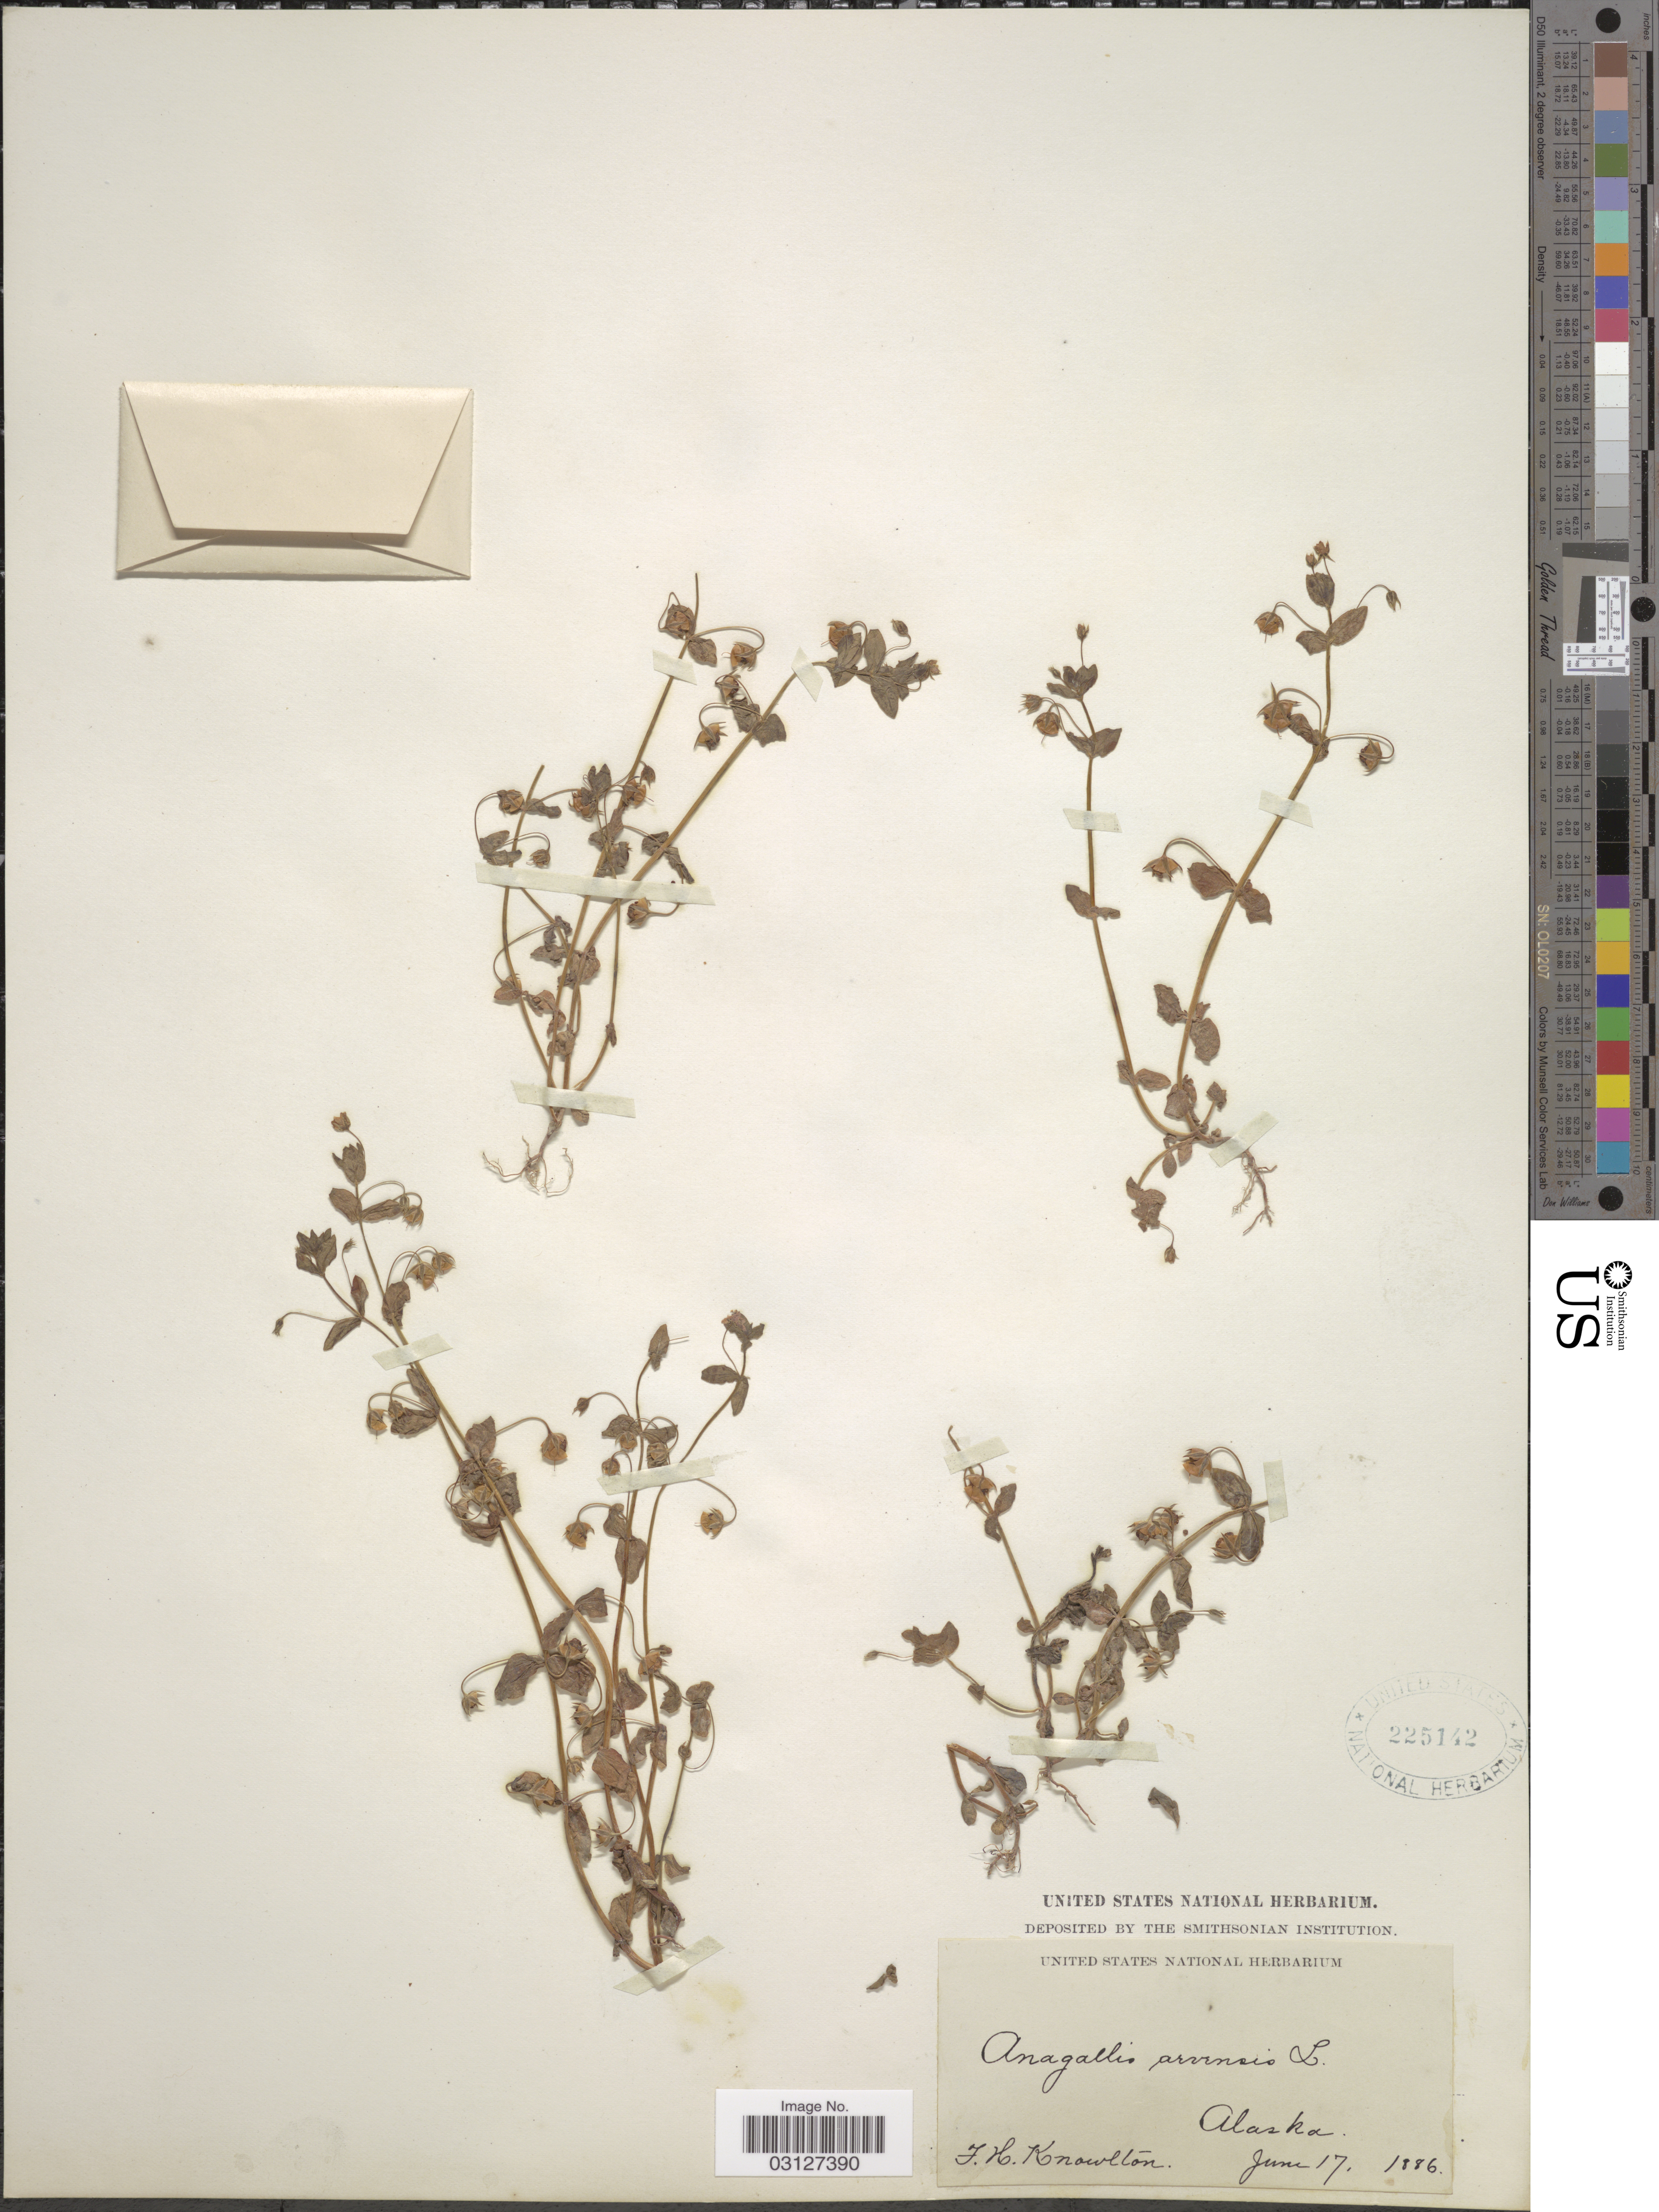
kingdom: Plantae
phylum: Tracheophyta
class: Magnoliopsida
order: Ericales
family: Primulaceae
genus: Anagallis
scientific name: Anagallis arvensis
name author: L.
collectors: F. H. Knowlton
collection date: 1886-06-17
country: United States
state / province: Alaska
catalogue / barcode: US 225142